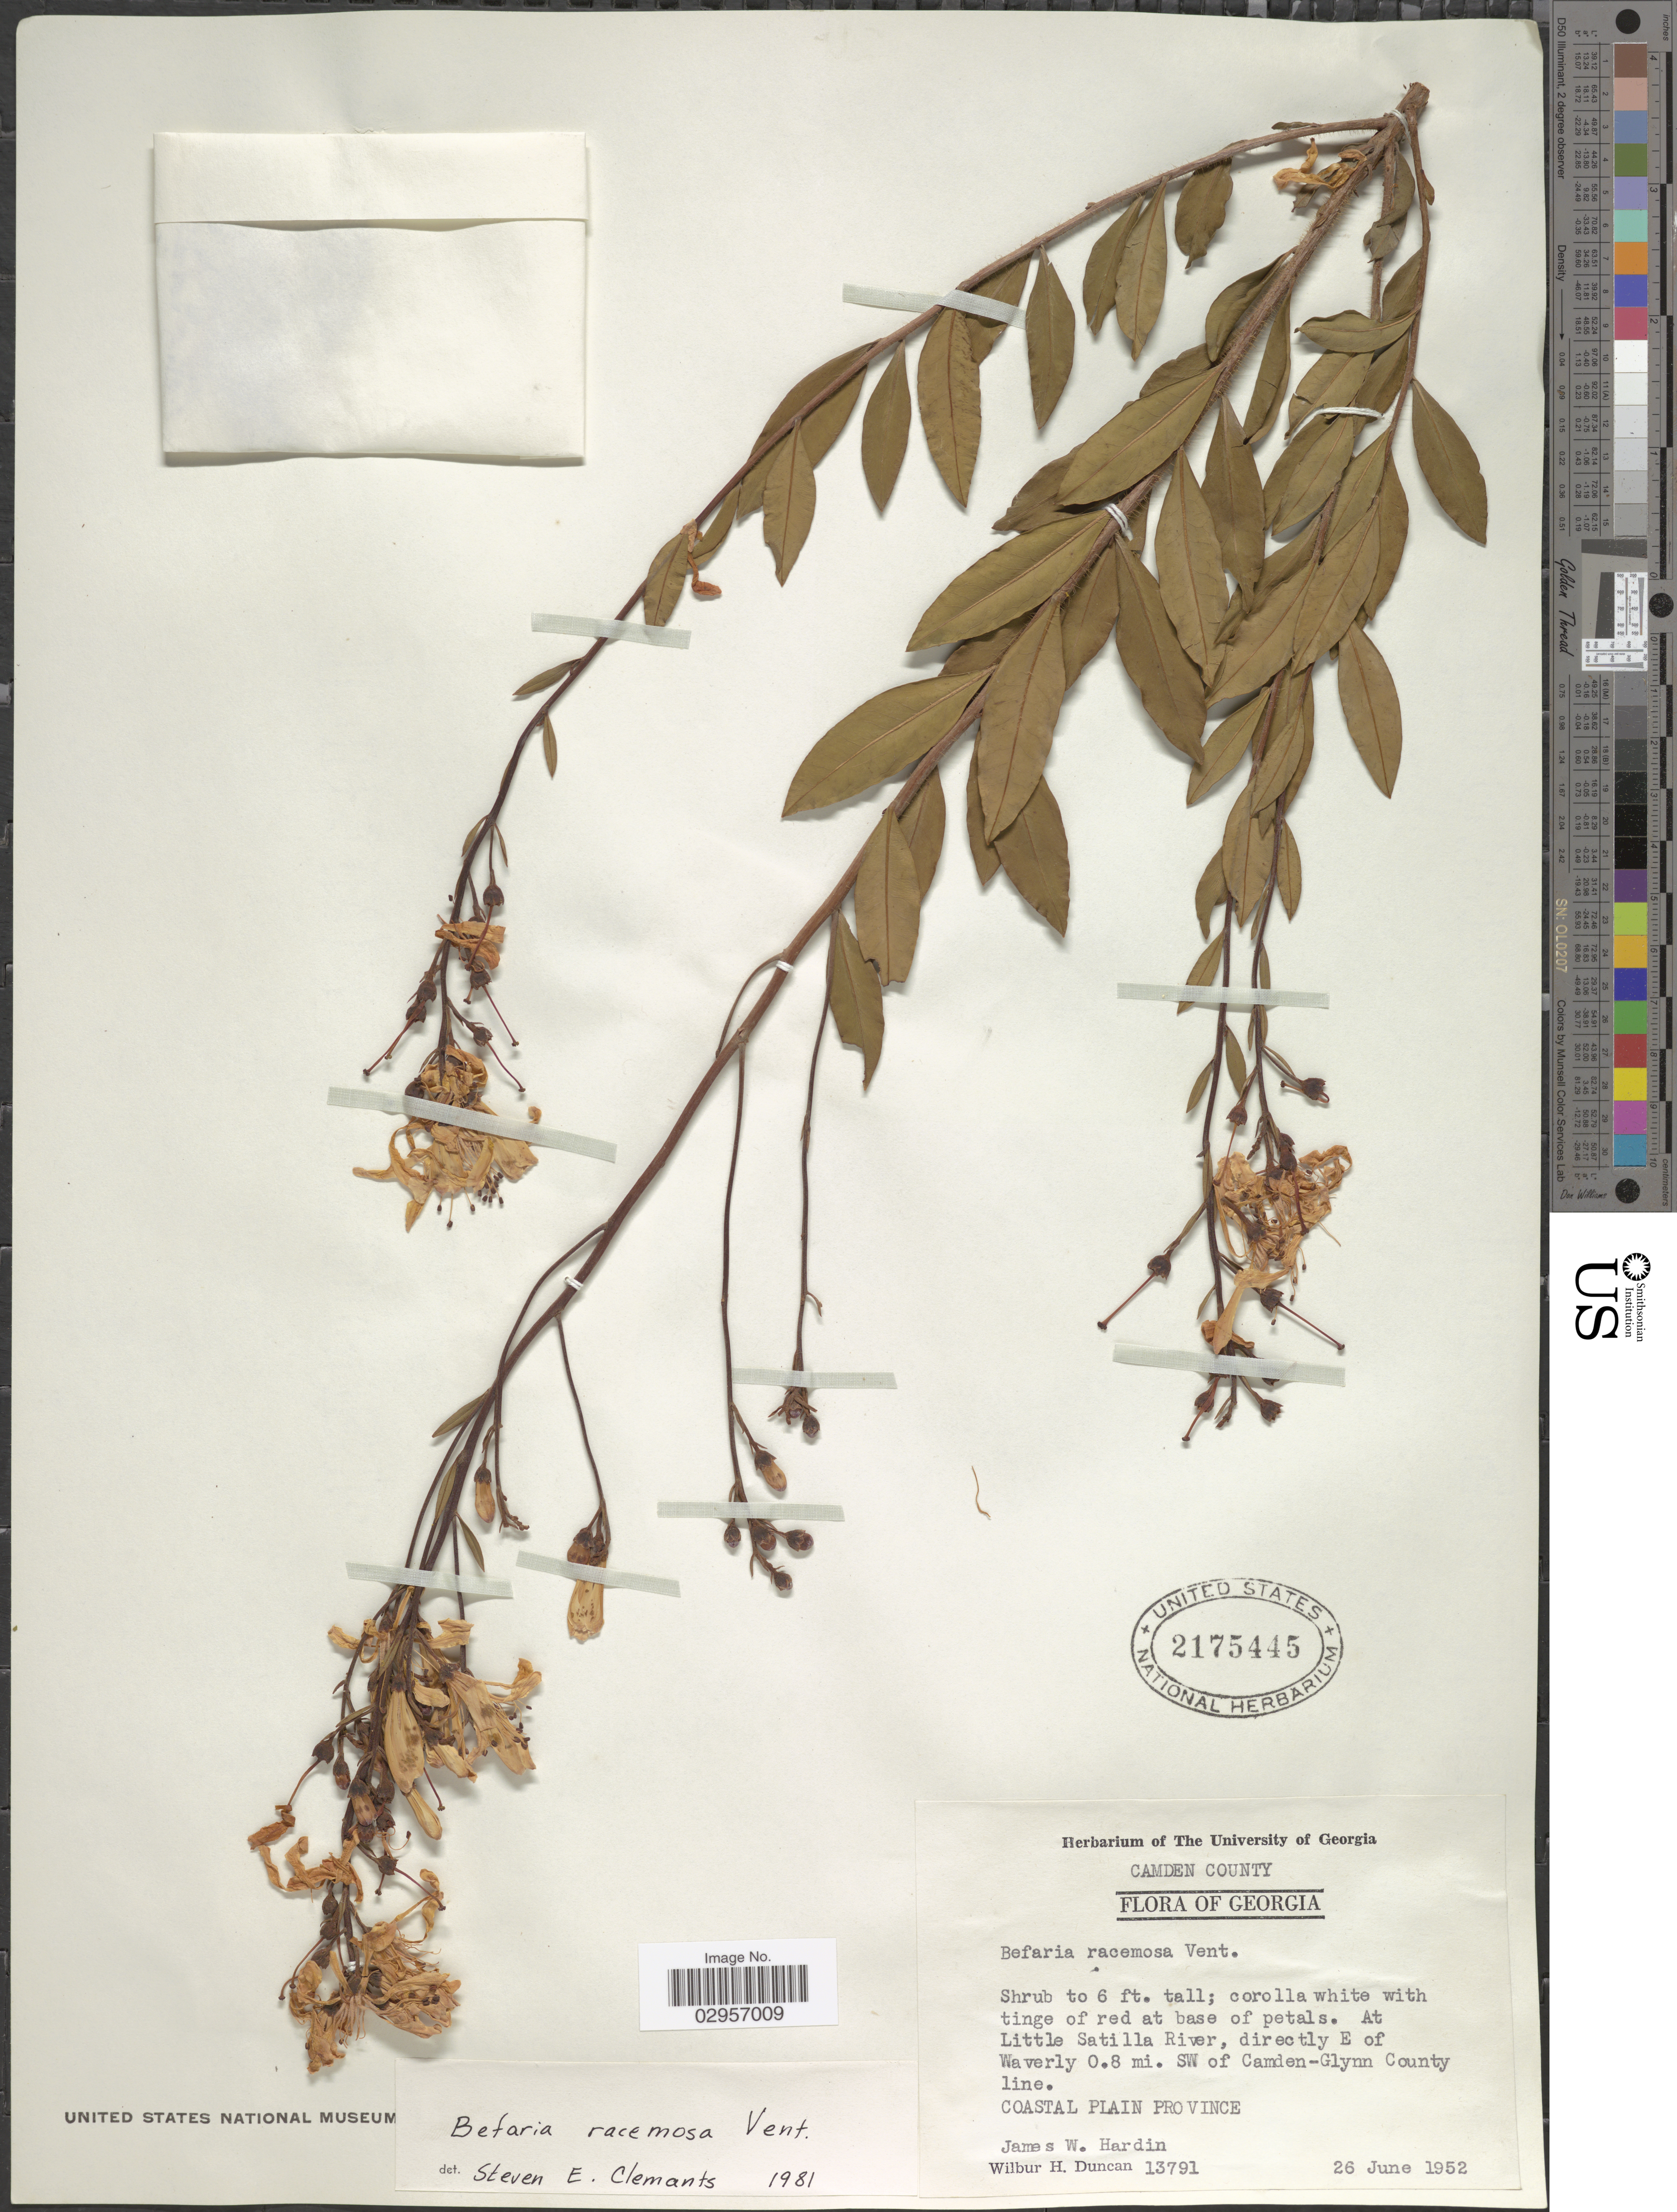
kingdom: Plantae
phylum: Tracheophyta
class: Magnoliopsida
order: Ericales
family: Ericaceae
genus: Bejaria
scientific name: Bejaria racemosa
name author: Vent.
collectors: J. W. Hardin & W. H. Duncan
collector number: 13791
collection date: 1952-06-26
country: United States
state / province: Georgia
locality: Camden County, At Little Satilla River, directly E of Waverly 0.8 mi. SW of Camden-Glynn County line, Coastal Plain Province.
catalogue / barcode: US 2175445